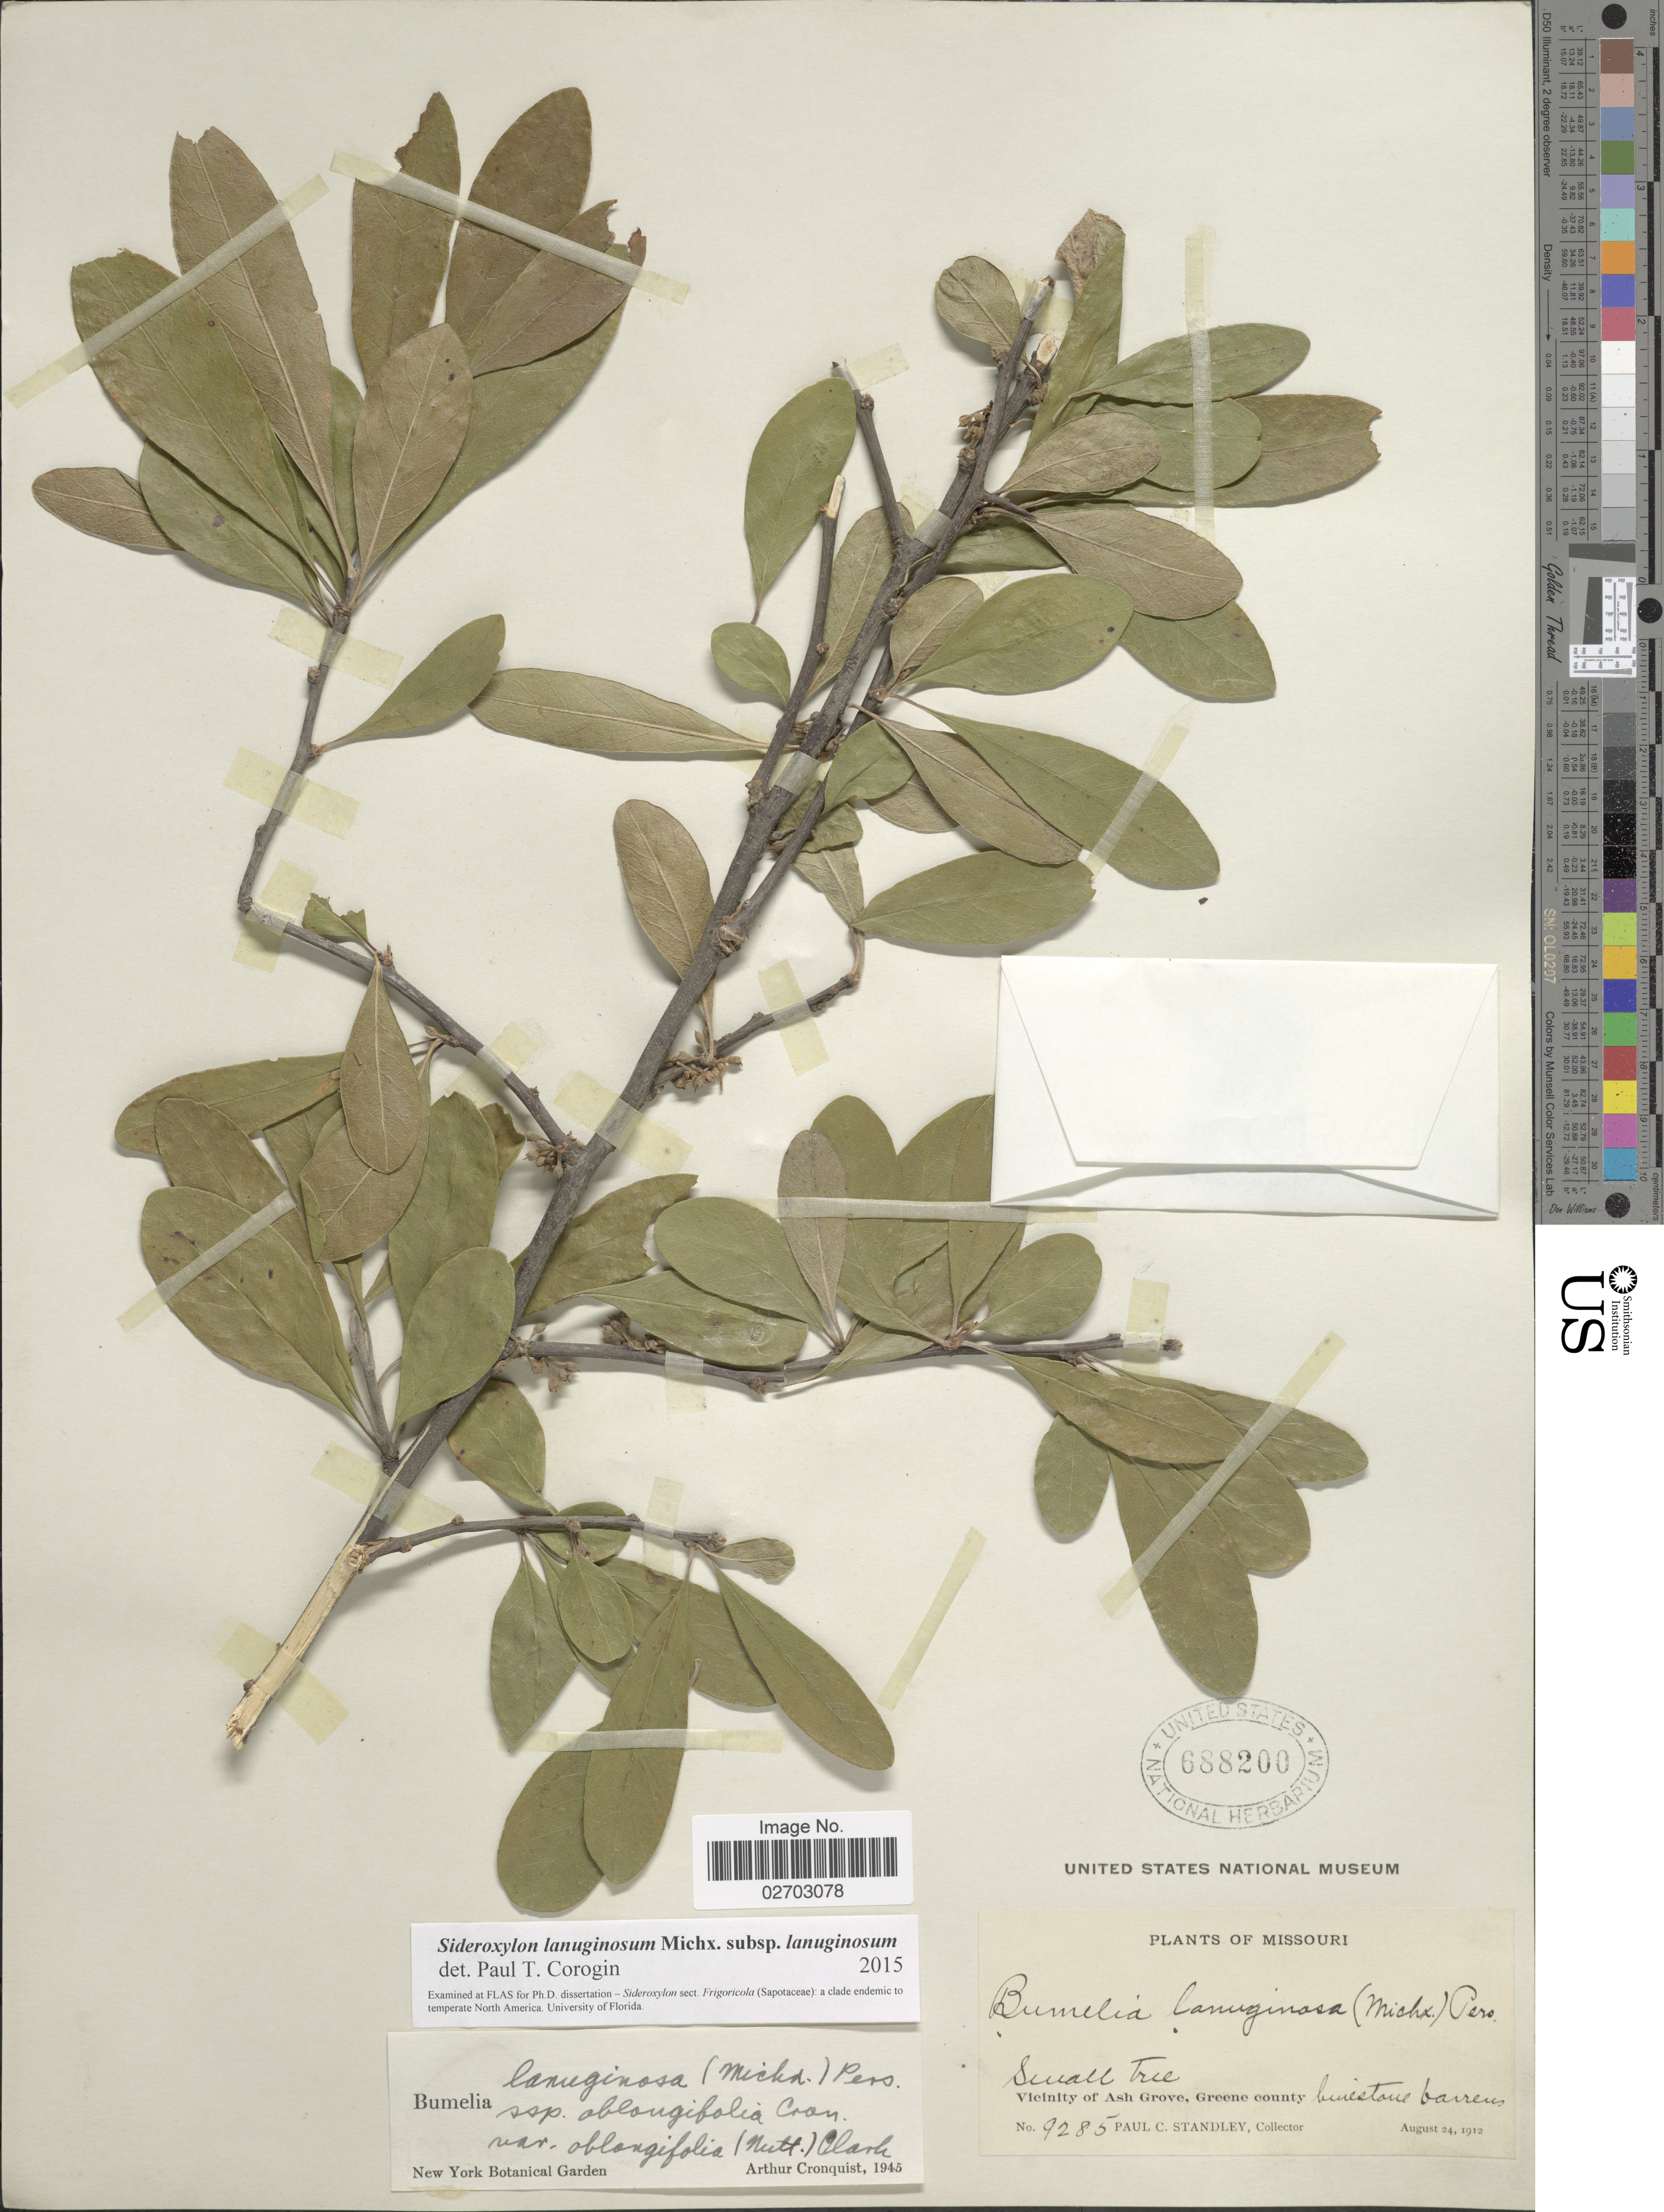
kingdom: Plantae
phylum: Tracheophyta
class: Magnoliopsida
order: Ericales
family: Sapotaceae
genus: Sideroxylon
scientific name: Sideroxylon lanuginosum subsp. lanuginosum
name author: Michx.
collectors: P. C. Standley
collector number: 9285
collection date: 1912-08-24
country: United States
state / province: Missouri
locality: Vicinity of Ash Grove, Greene county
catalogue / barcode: US 688200